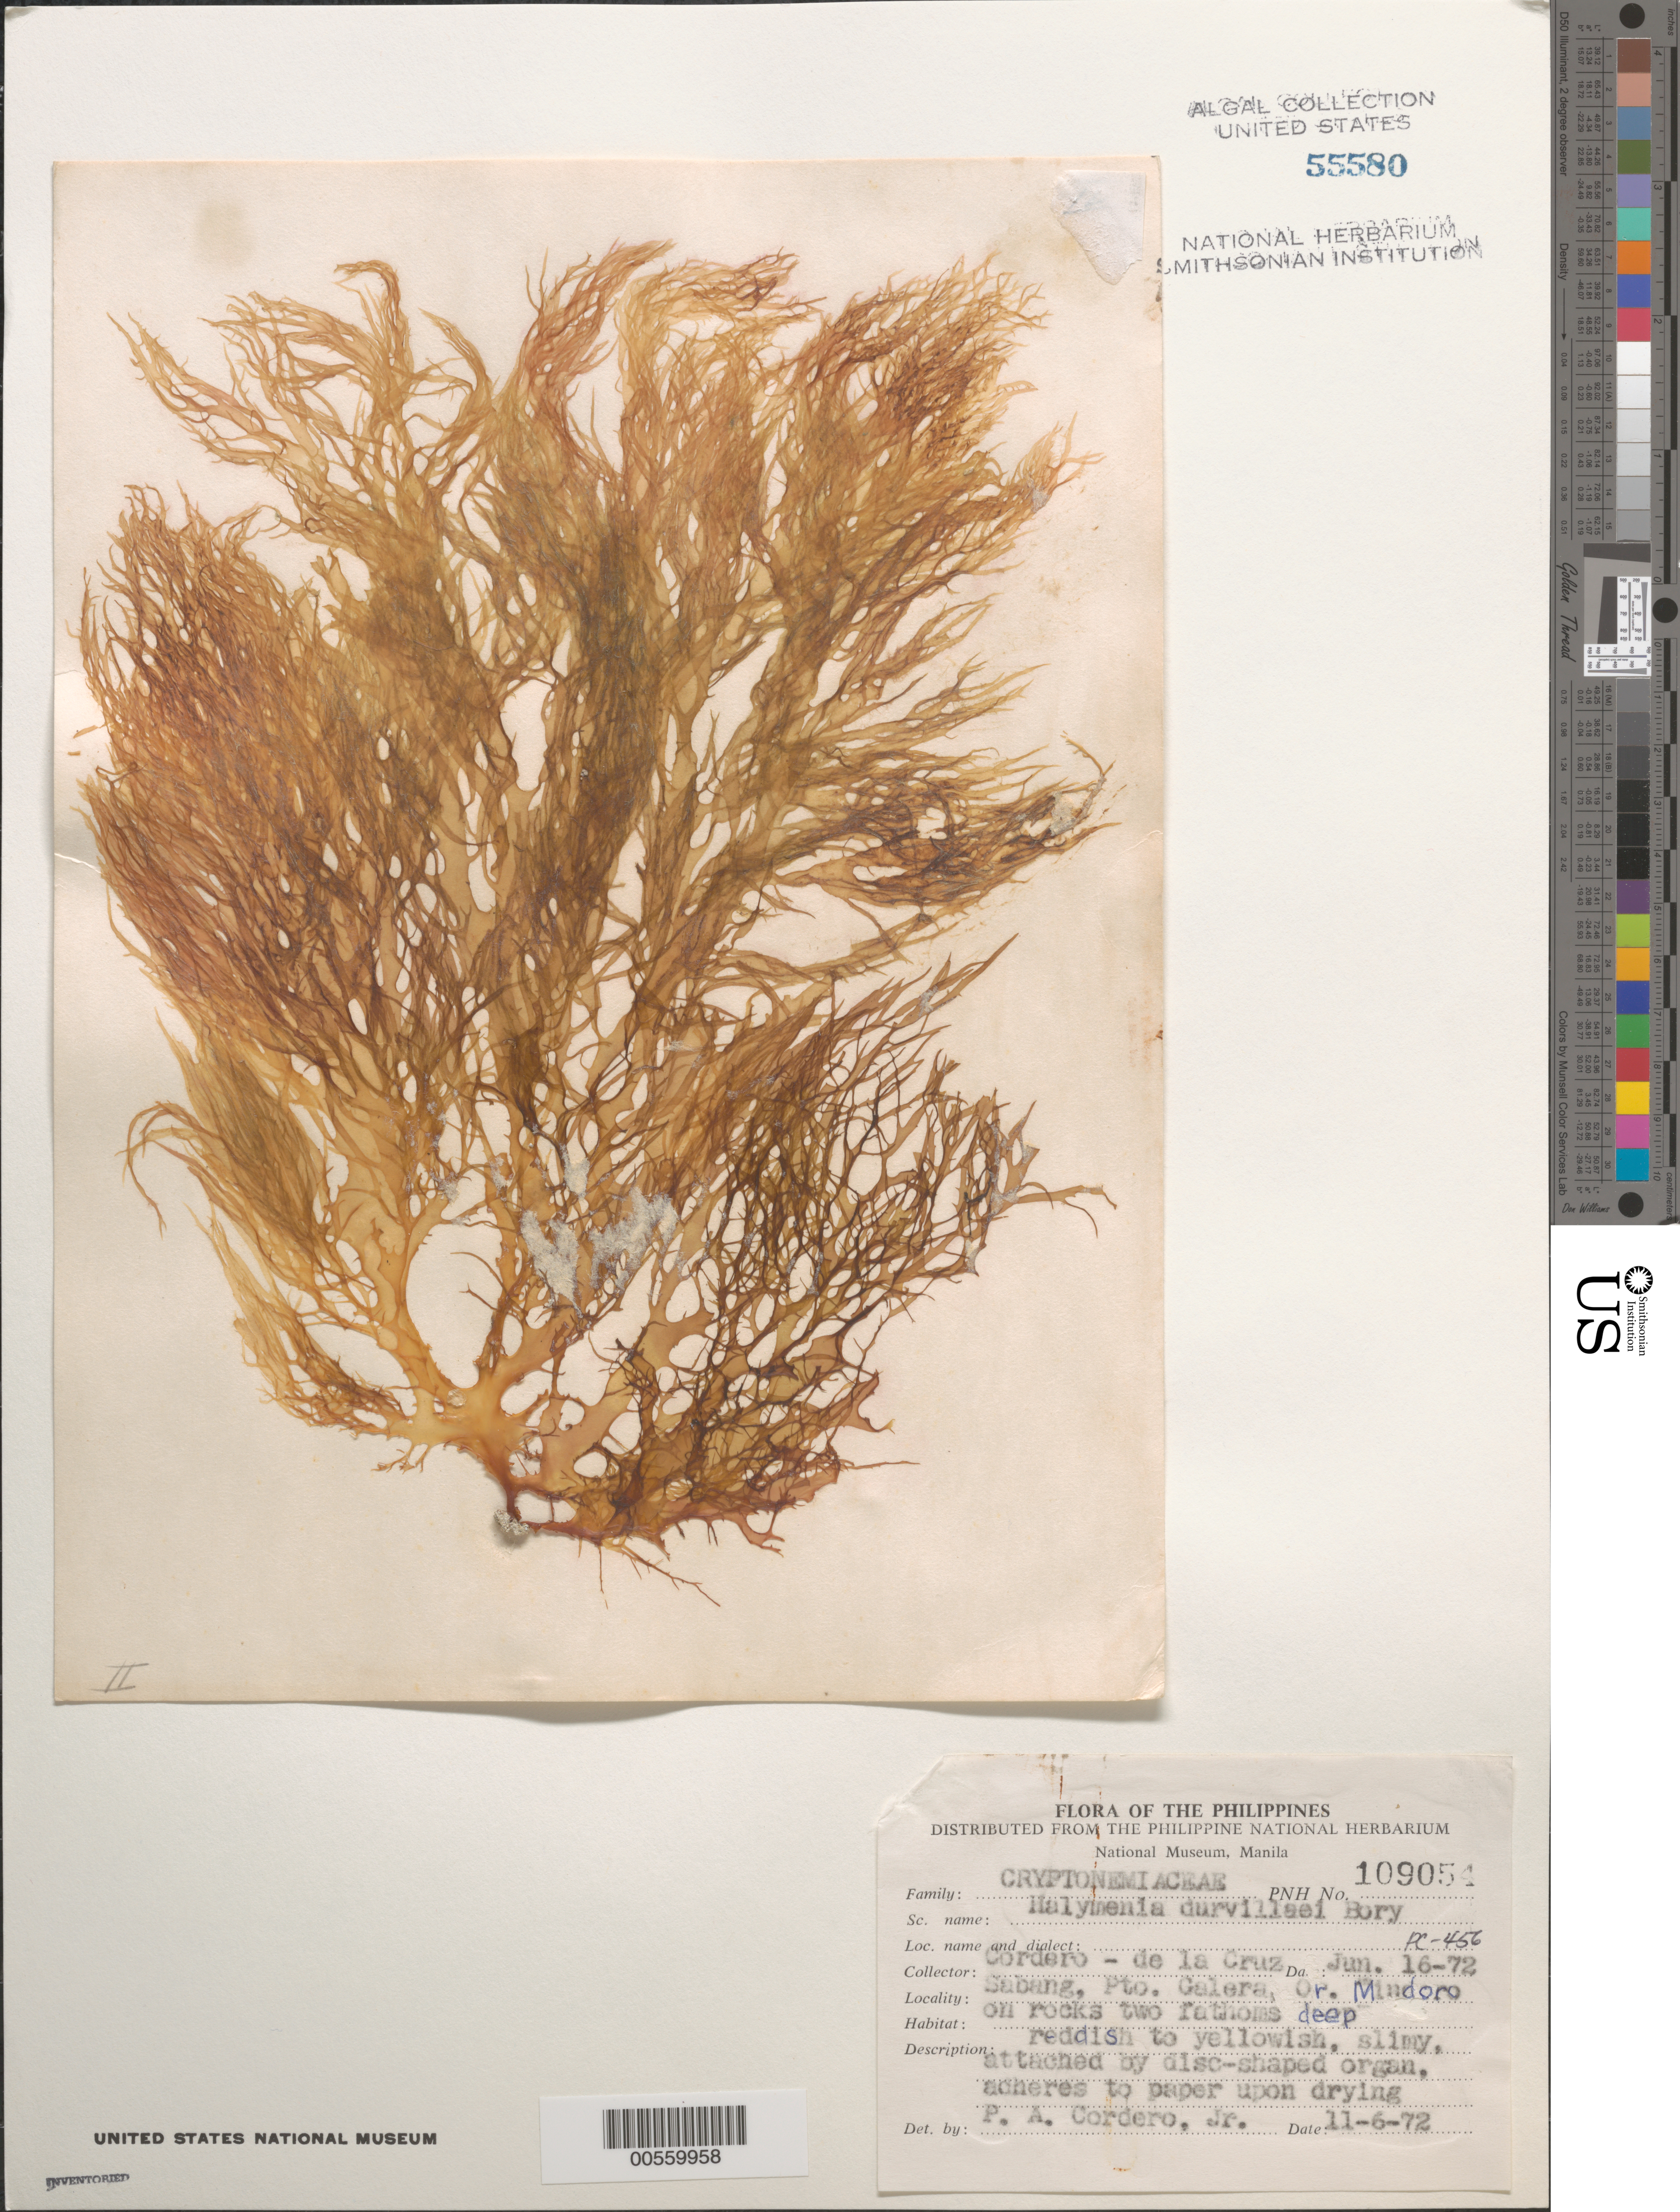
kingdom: Plantae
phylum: Rhodophyta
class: Florideophyceae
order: Halymeniales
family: Halymeniaceae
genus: Halymenia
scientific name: Halymenia durvillaei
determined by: Cordero, P. A., Jr.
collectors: P. A. Cordero & F. de la Cruz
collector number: PC-456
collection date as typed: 16 Jun 1972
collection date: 1972-06-16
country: Philippines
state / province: Mimaropa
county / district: Mindoro Oriental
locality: Sabang, puerto galera, oriental mindoro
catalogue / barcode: US 55580